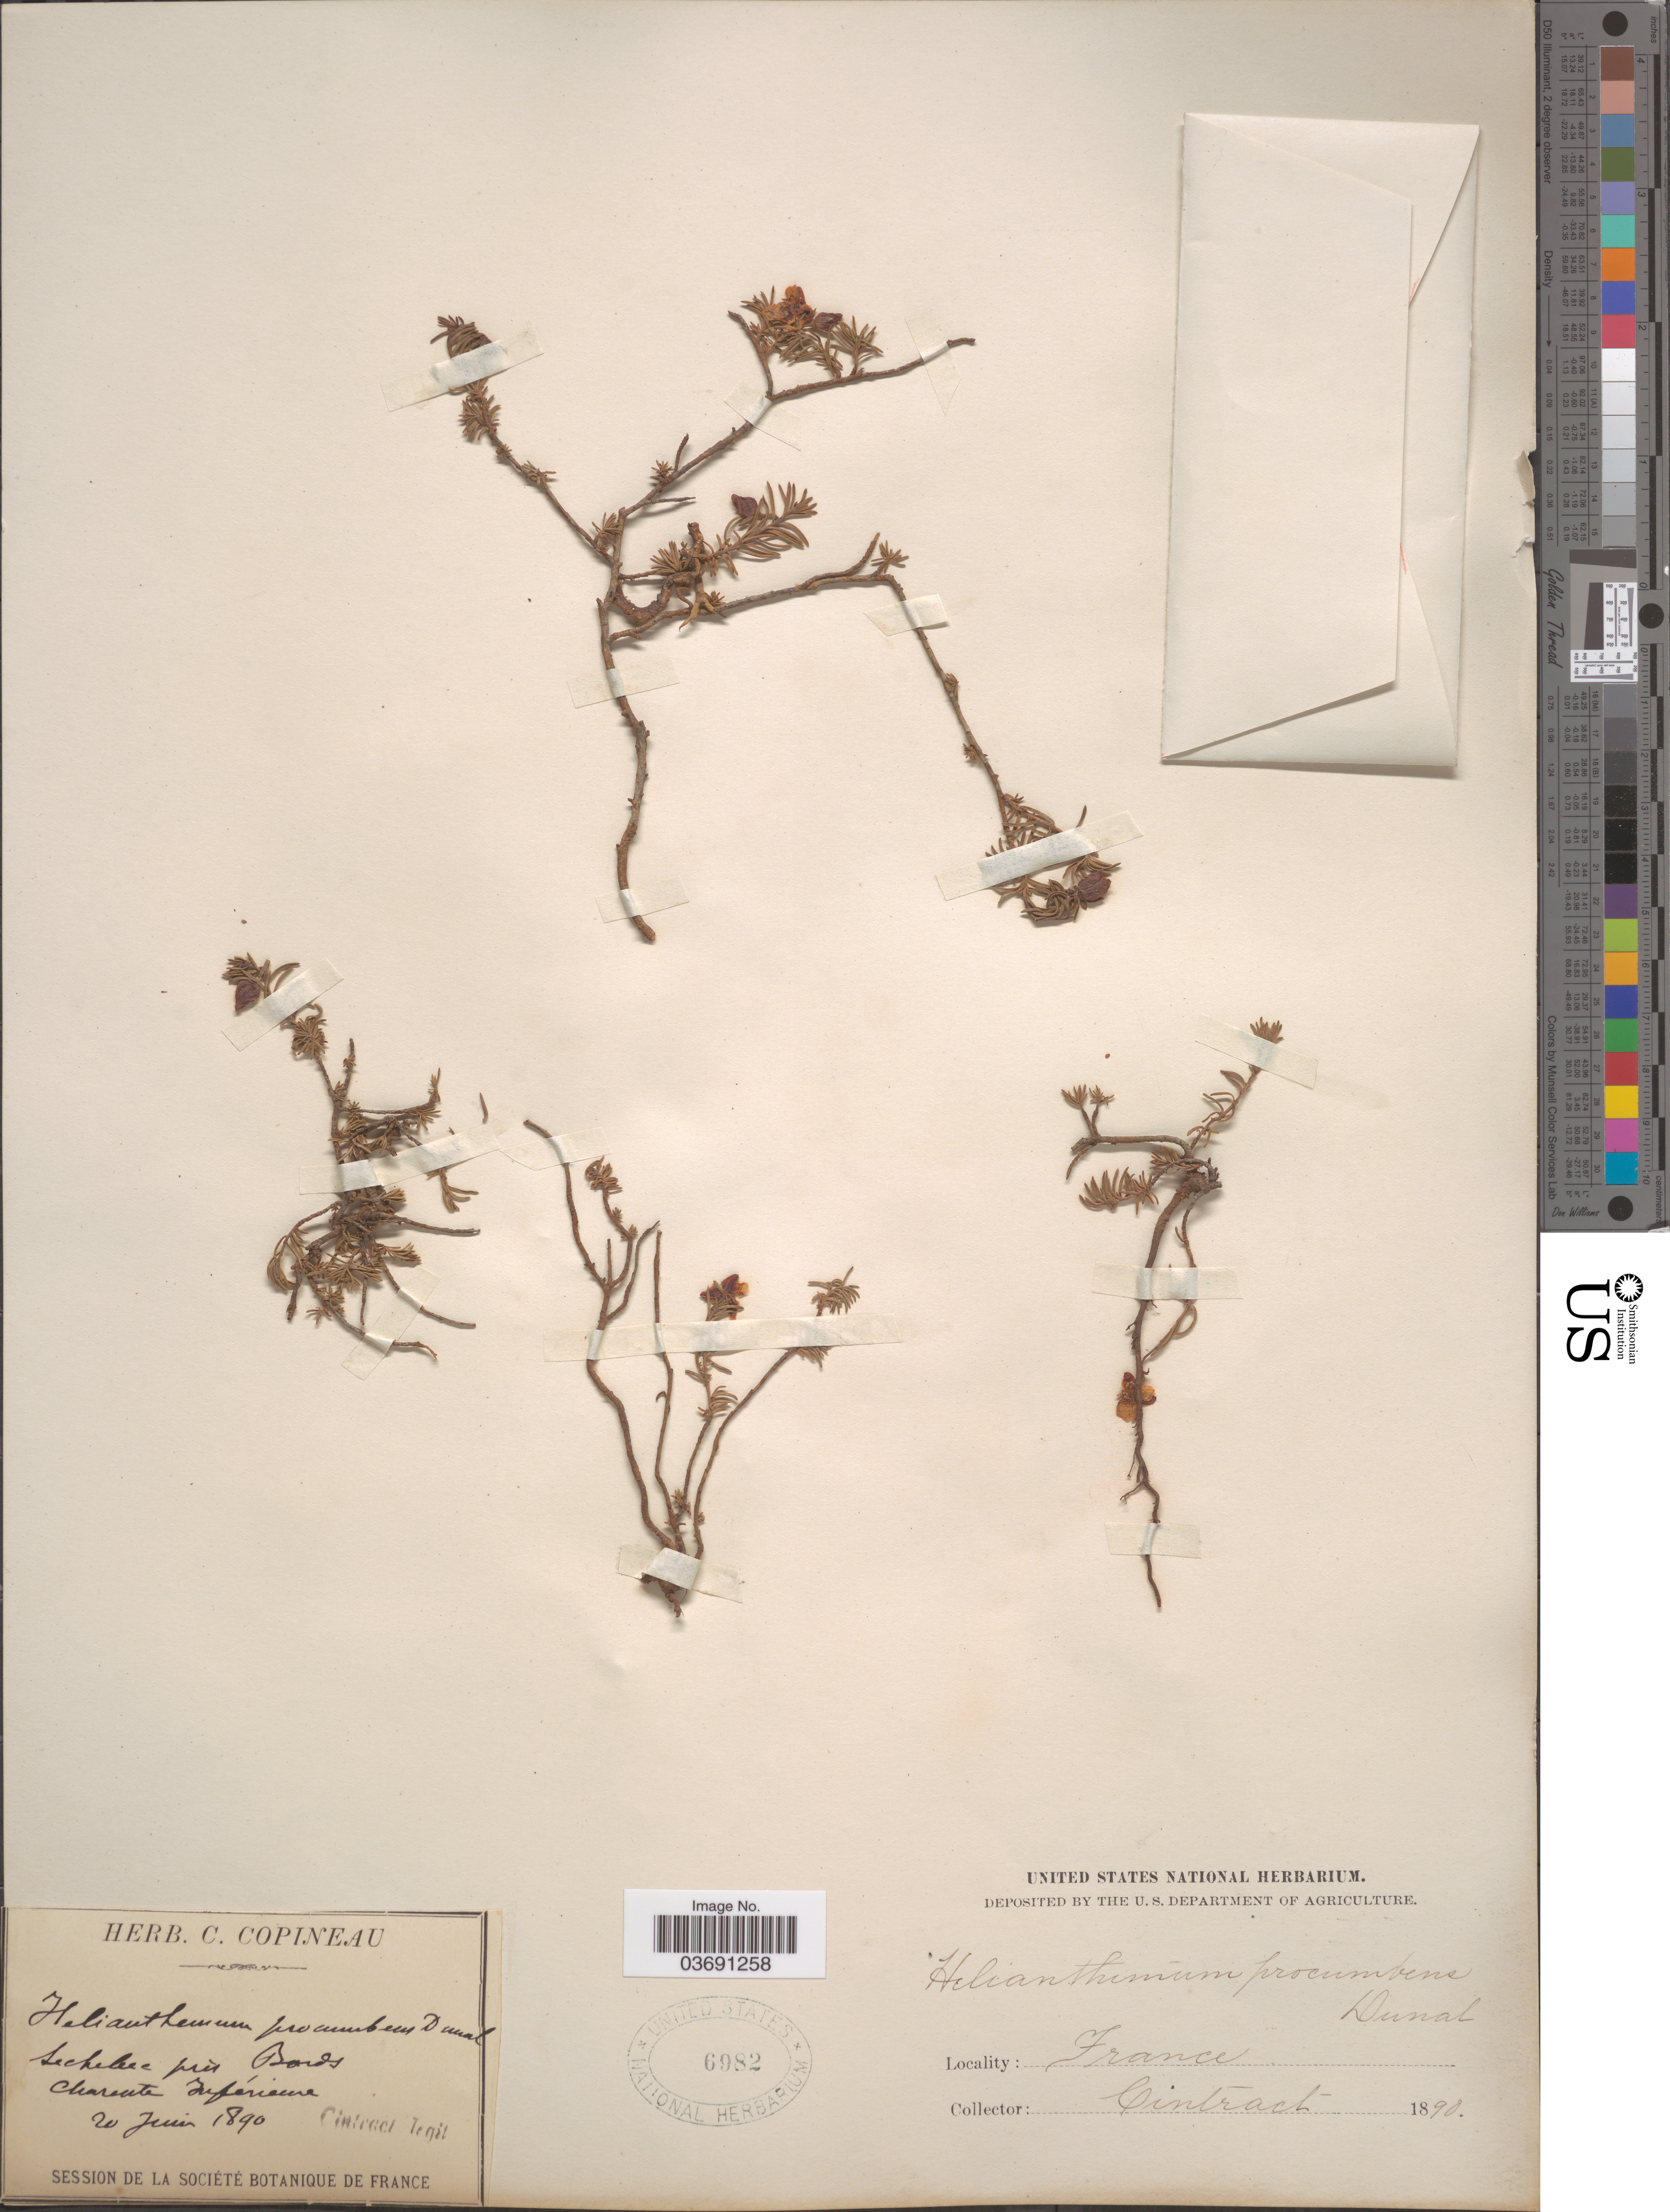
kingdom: Plantae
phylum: Tracheophyta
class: Magnoliopsida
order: Malvales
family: Cistaceae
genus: Fumana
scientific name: Fumana procumbens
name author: (Dunal) Gren. & Godr.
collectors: Cintract, --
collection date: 1890-06-20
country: France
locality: Sechebec près Bords, Charente Inférieure.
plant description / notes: Corrected "Lechebec" to "Sechebec."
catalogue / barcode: US 6982